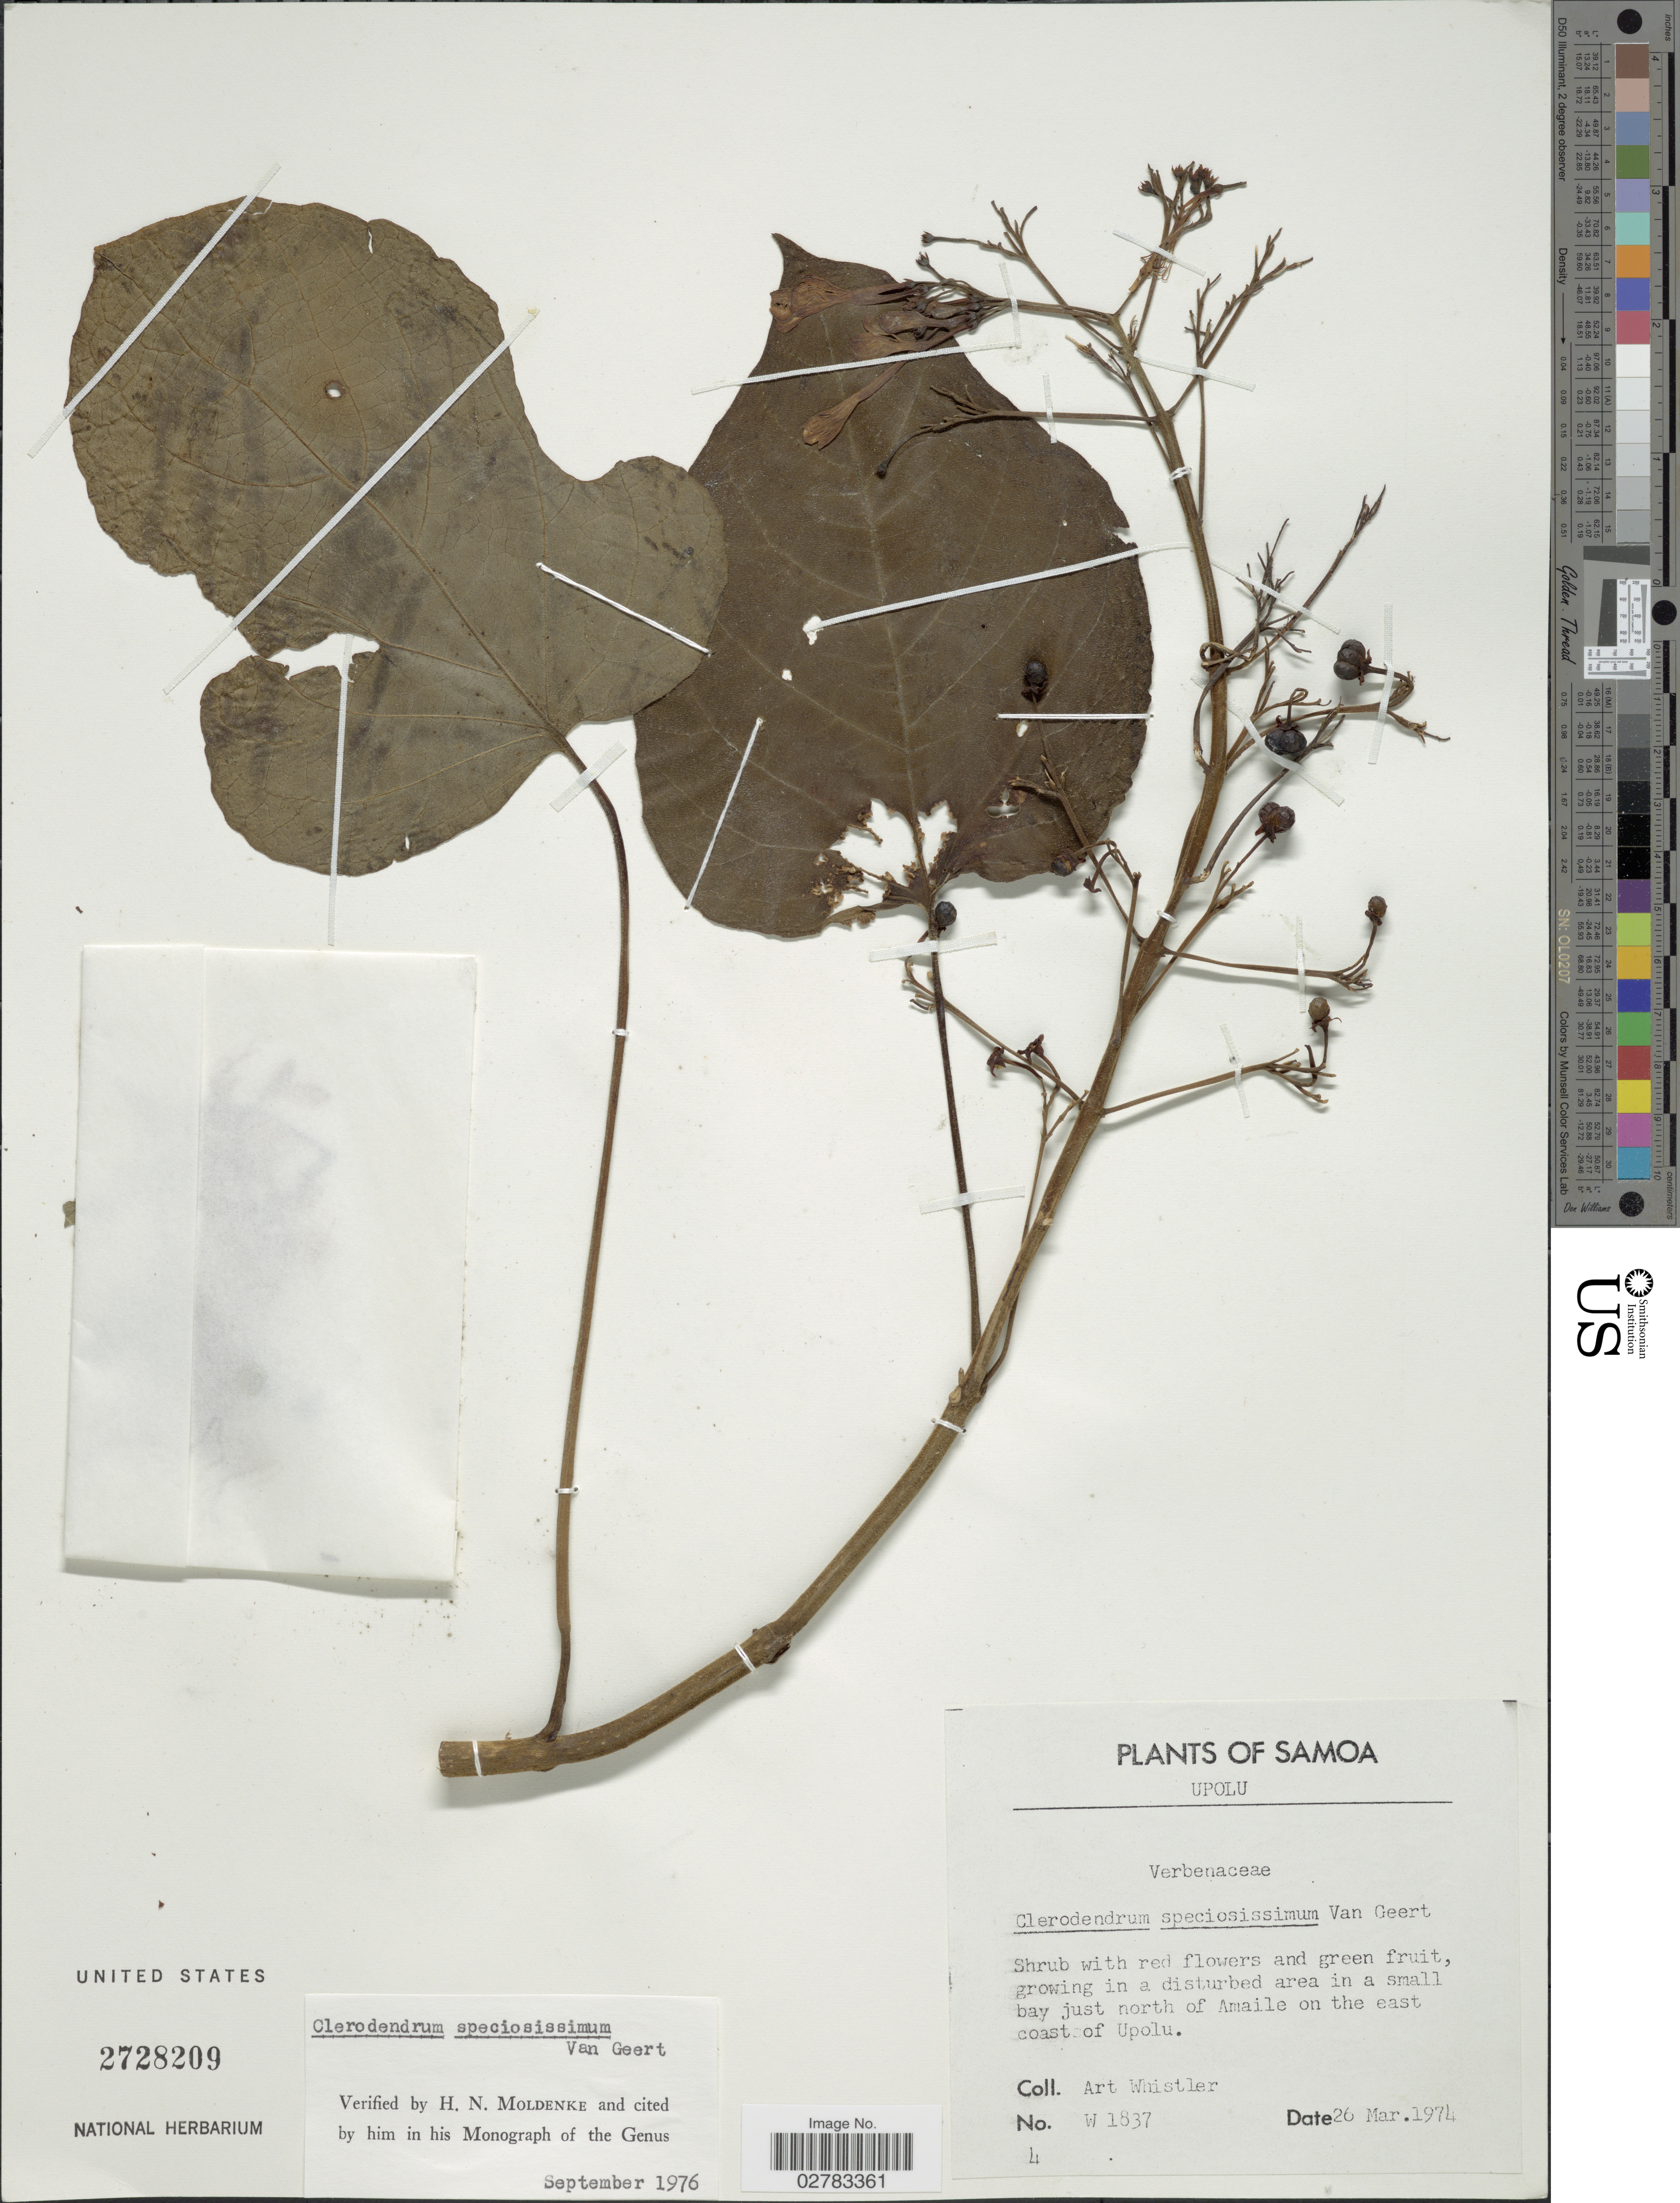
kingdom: Plantae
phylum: Tracheophyta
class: Magnoliopsida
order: Lamiales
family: Lamiaceae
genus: Clerodendrum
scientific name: Clerodendrum speciosissimum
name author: Drapiez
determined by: Wagner, W. L., (BOT), Smithsonian Institution - National Museum of Natural History (UNITED STATES)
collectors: A. Whistler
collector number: W1837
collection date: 1974-03-26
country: Samoa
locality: Samoa, Upolu, area in a small bay just north of Amaile on the east coast of Upolu.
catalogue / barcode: US 2728209